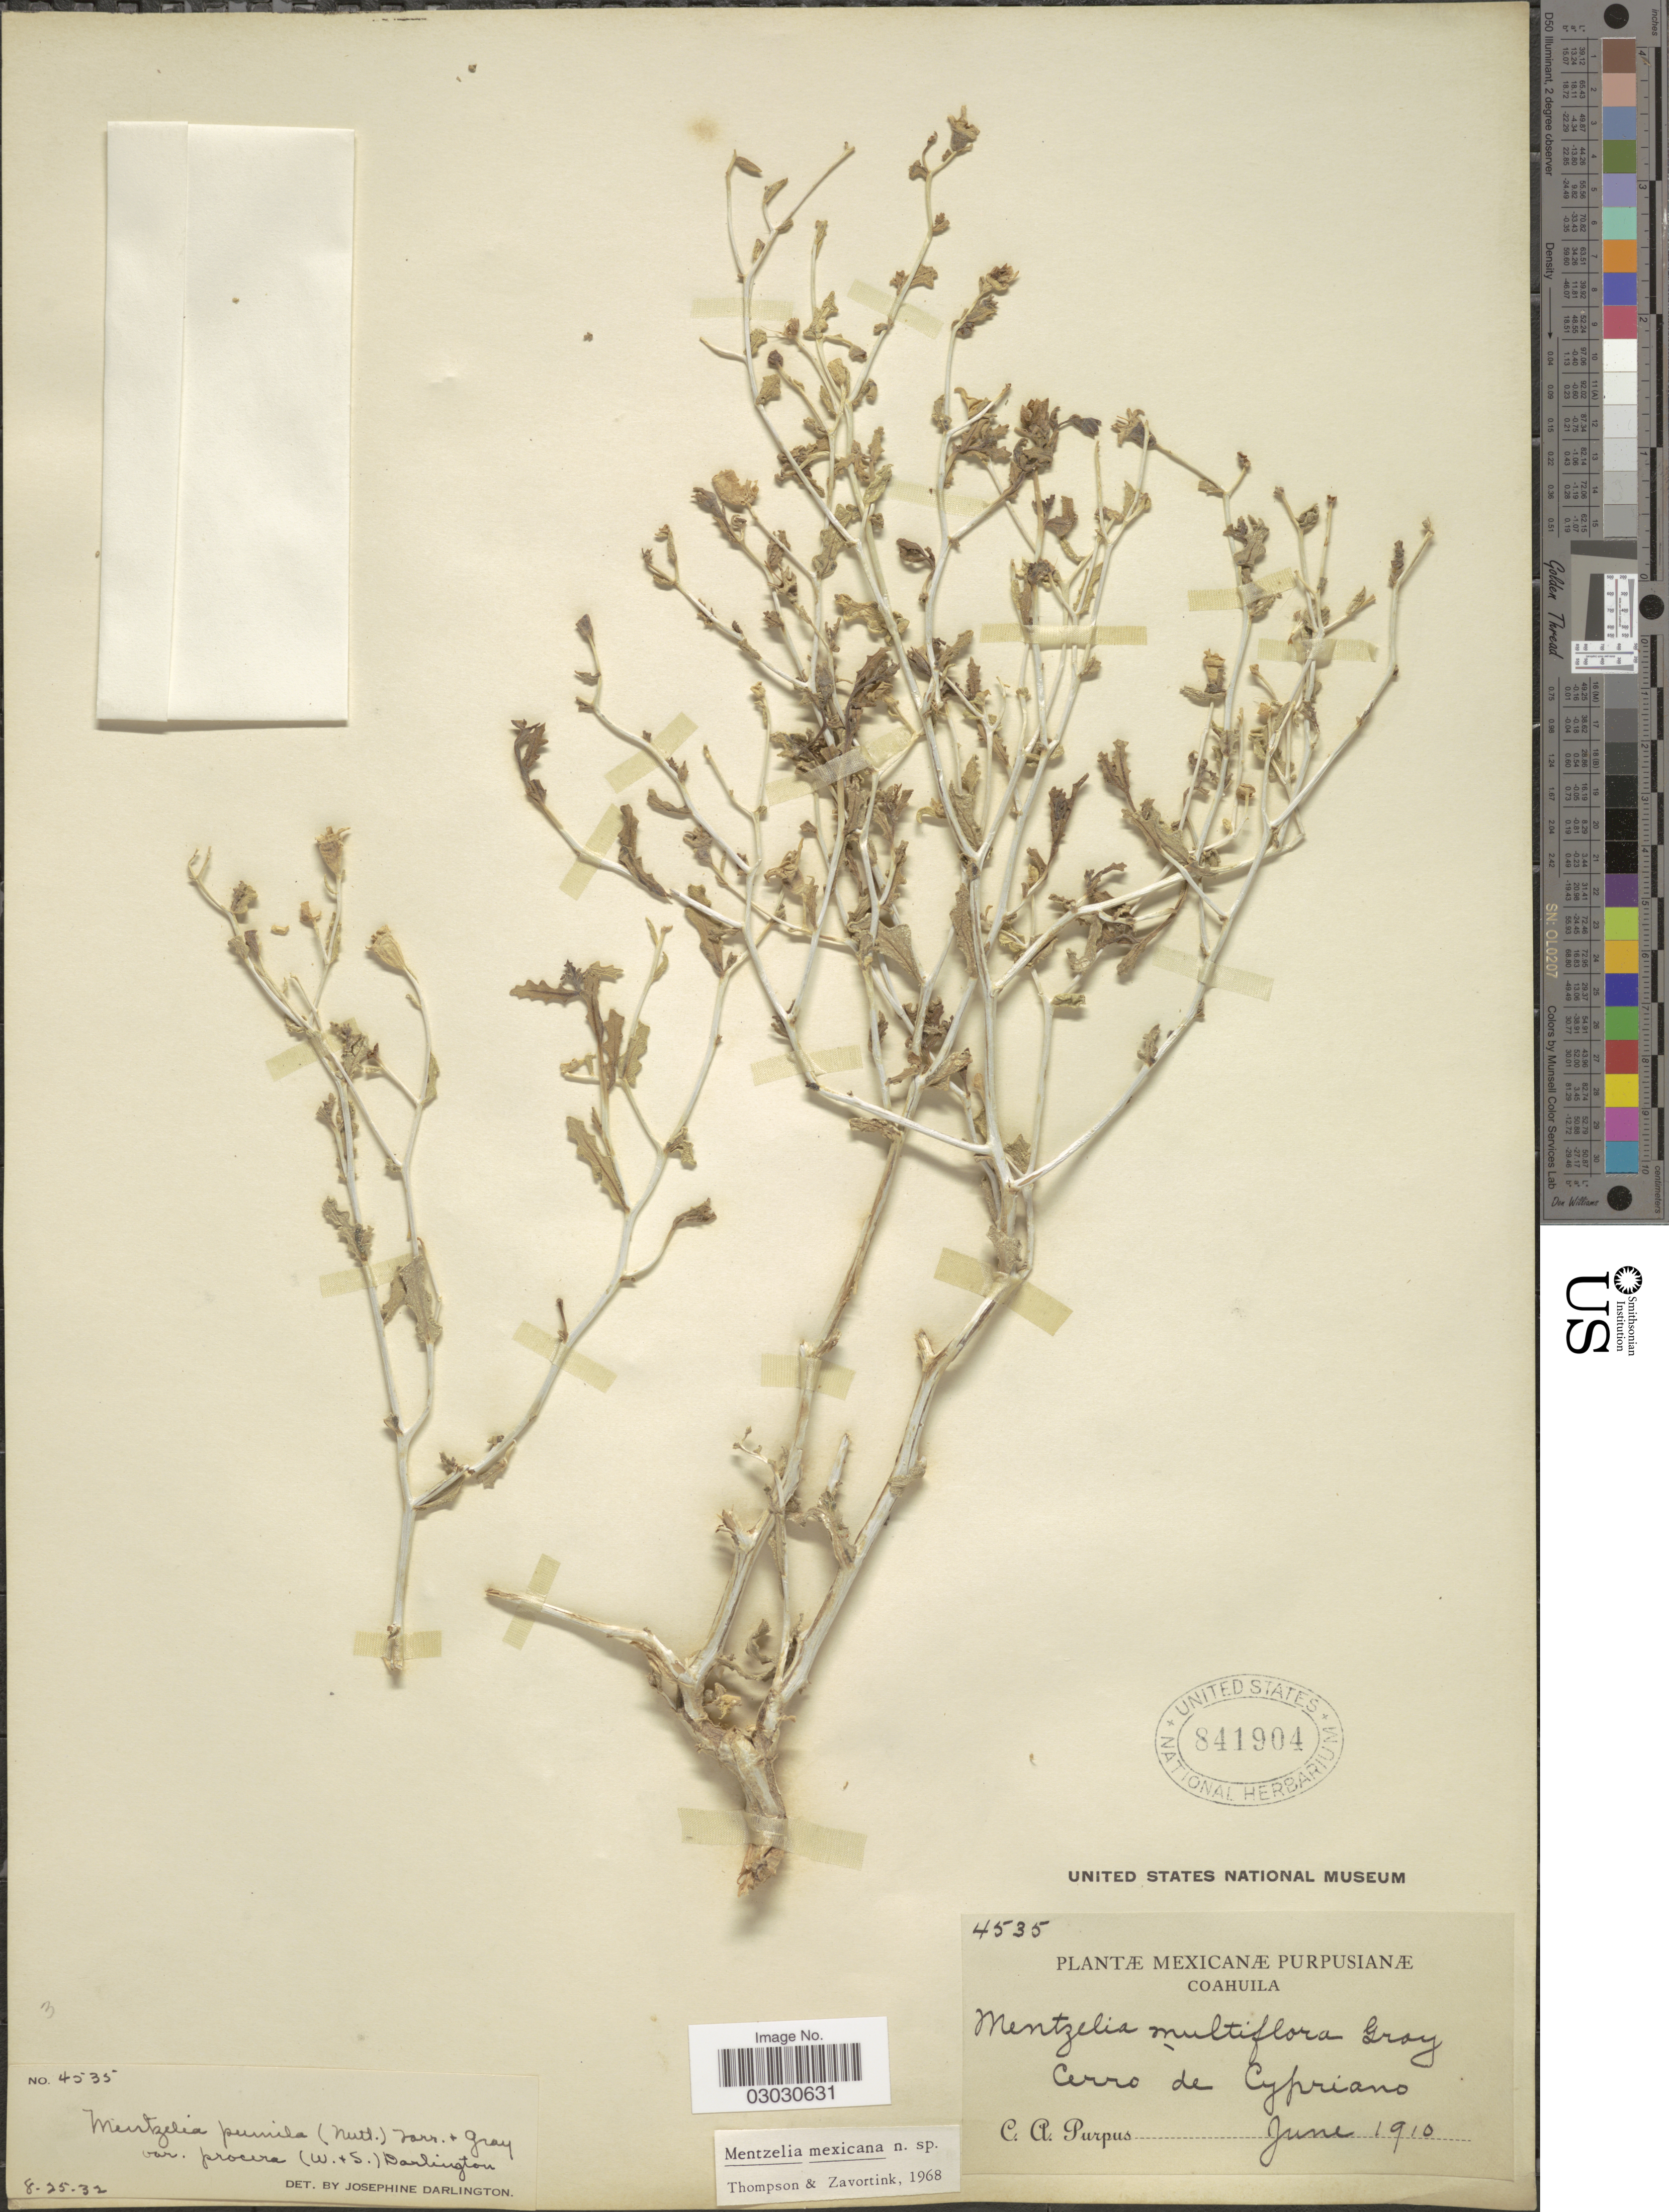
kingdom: Plantae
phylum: Tracheophyta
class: Magnoliopsida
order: Cornales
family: Loasaceae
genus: Mentzelia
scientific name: Mentzelia mexicana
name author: H.J. Thomps. & Zavort.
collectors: C. A. Purpus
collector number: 4535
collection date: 1910-06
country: Mexico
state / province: Coahuila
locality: Cerro de Cypriano.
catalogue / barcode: US 841904